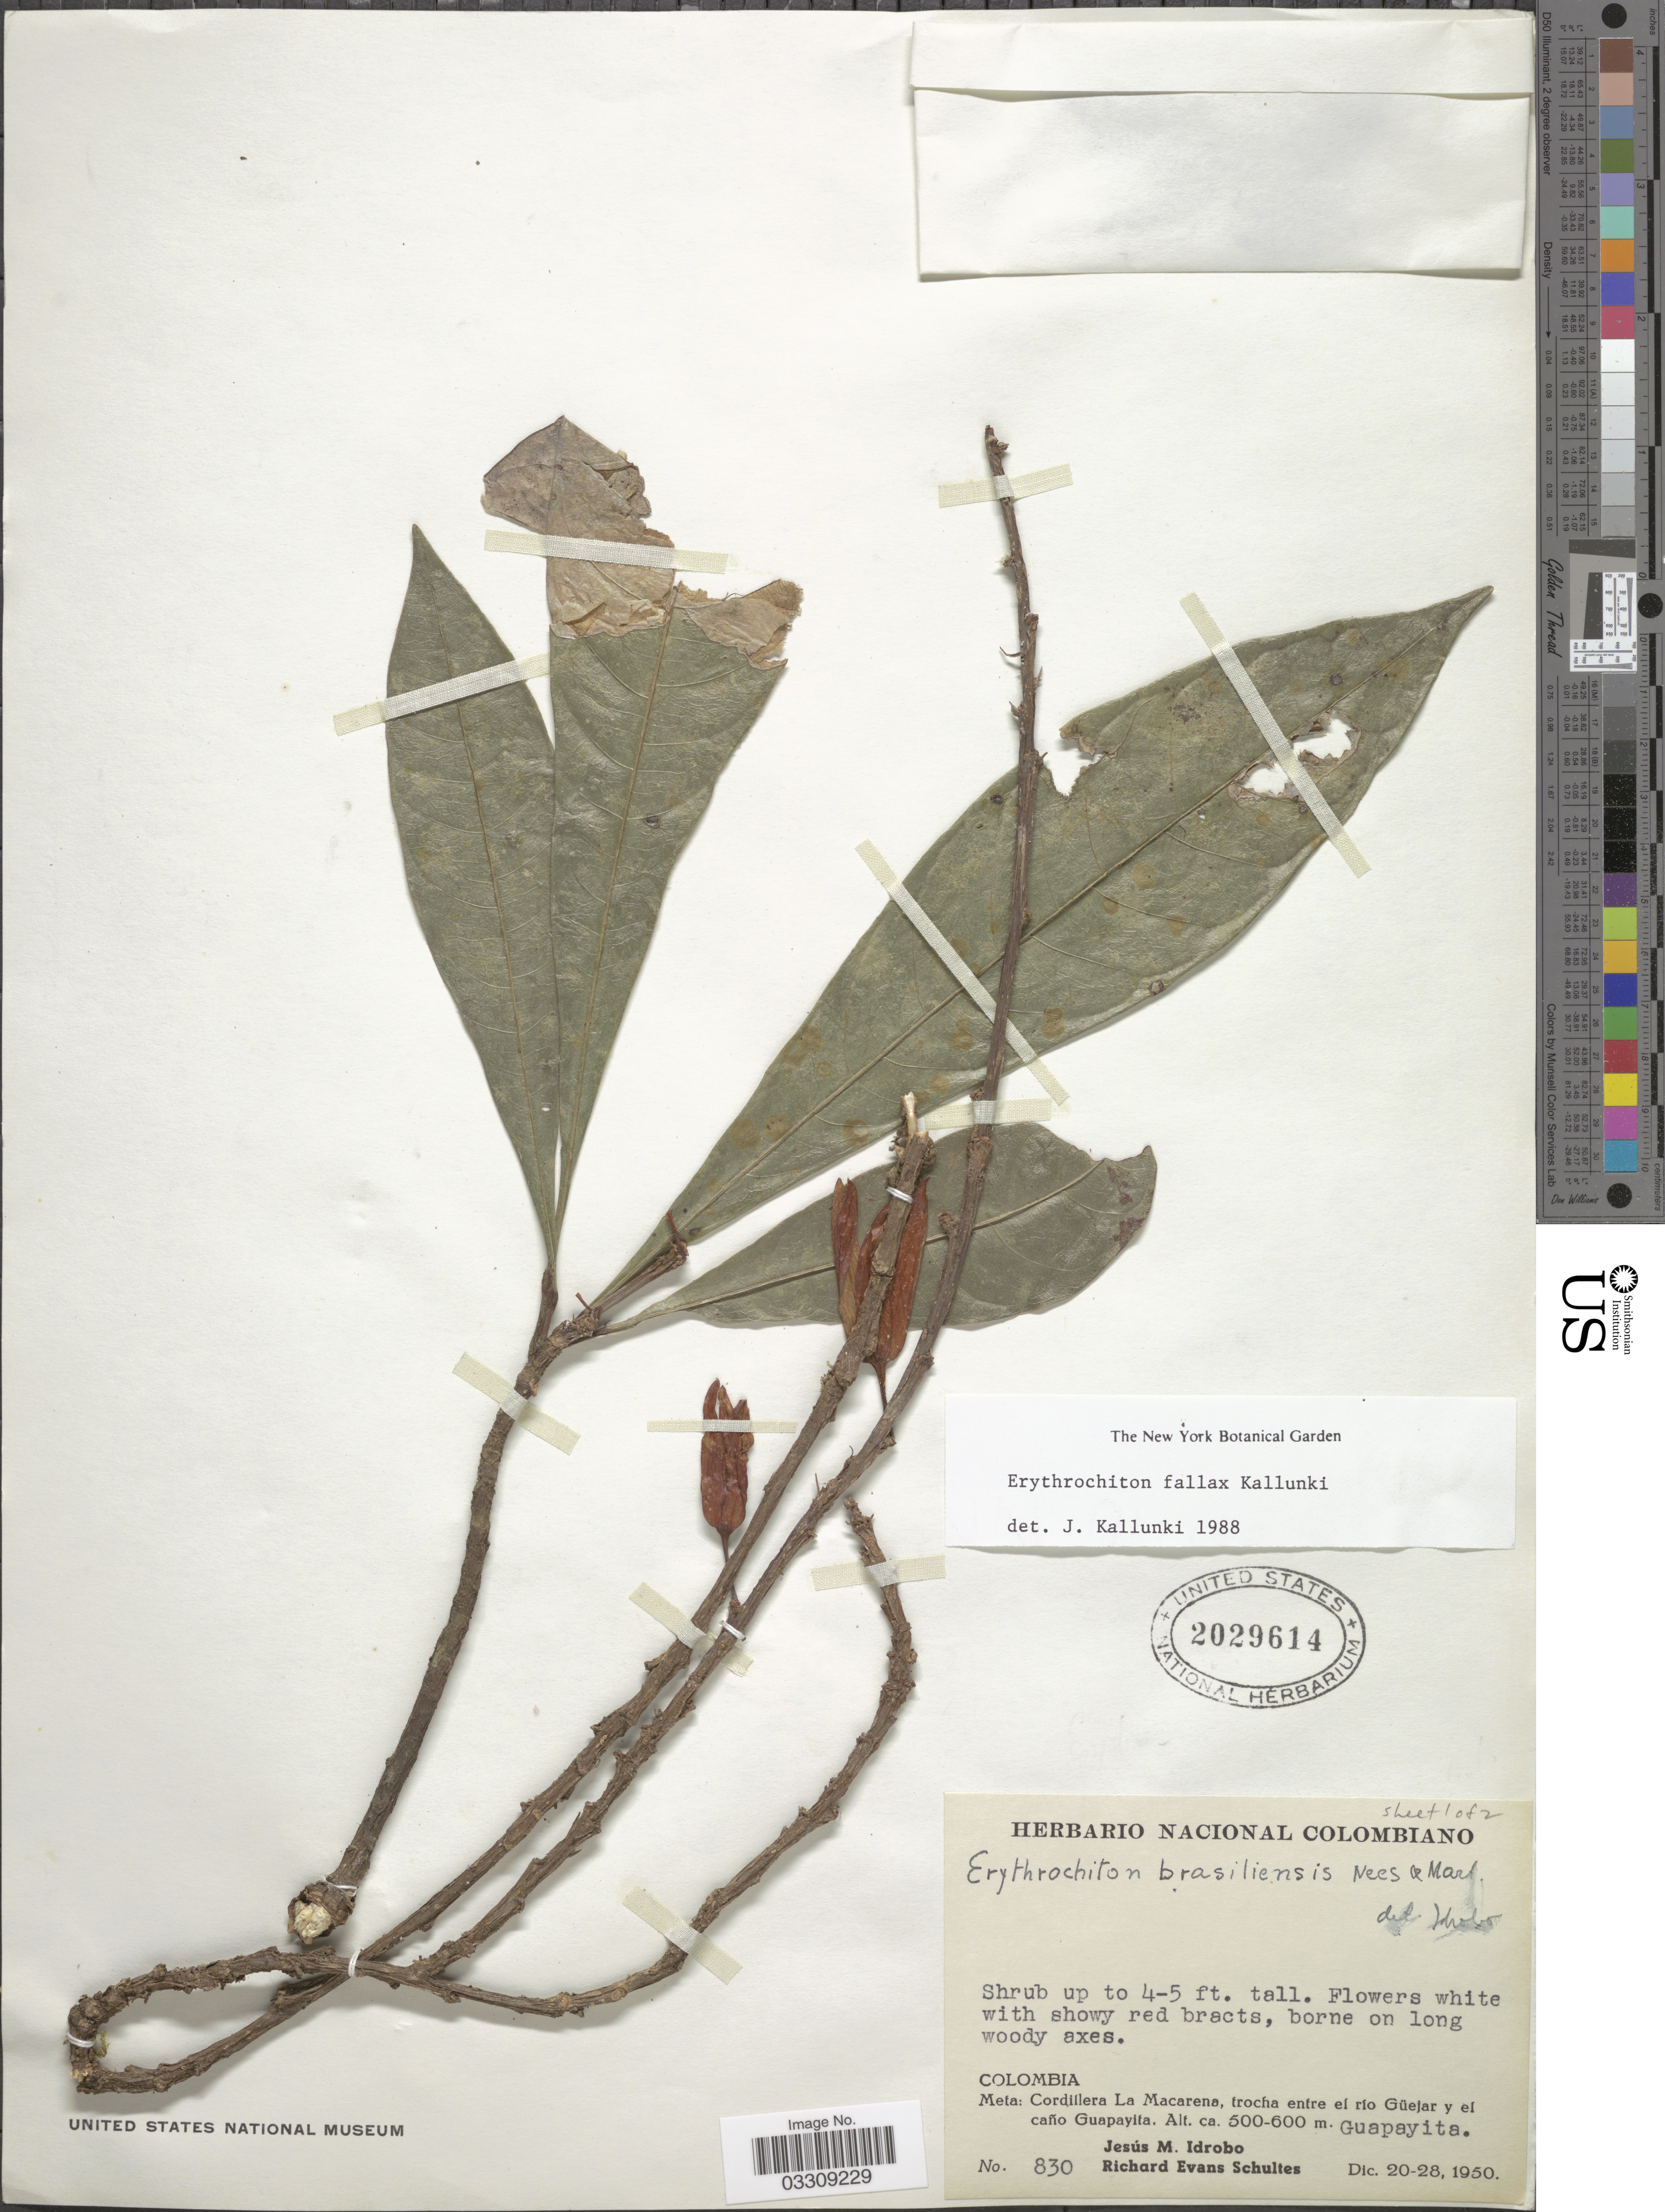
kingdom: Plantae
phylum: Tracheophyta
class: Magnoliopsida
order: Sapindales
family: Rutaceae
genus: Erythrochiton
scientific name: Erythrochiton fallax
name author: Kallunki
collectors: J. M. Idrobo & R. E. Schultes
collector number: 830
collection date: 1950-12-20/1950-12-28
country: Colombia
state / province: Meta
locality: Cordillera La Macarena, trocha entre el río Güejar y el caño Guapayita. Guapayita.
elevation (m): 500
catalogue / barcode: US 2029614